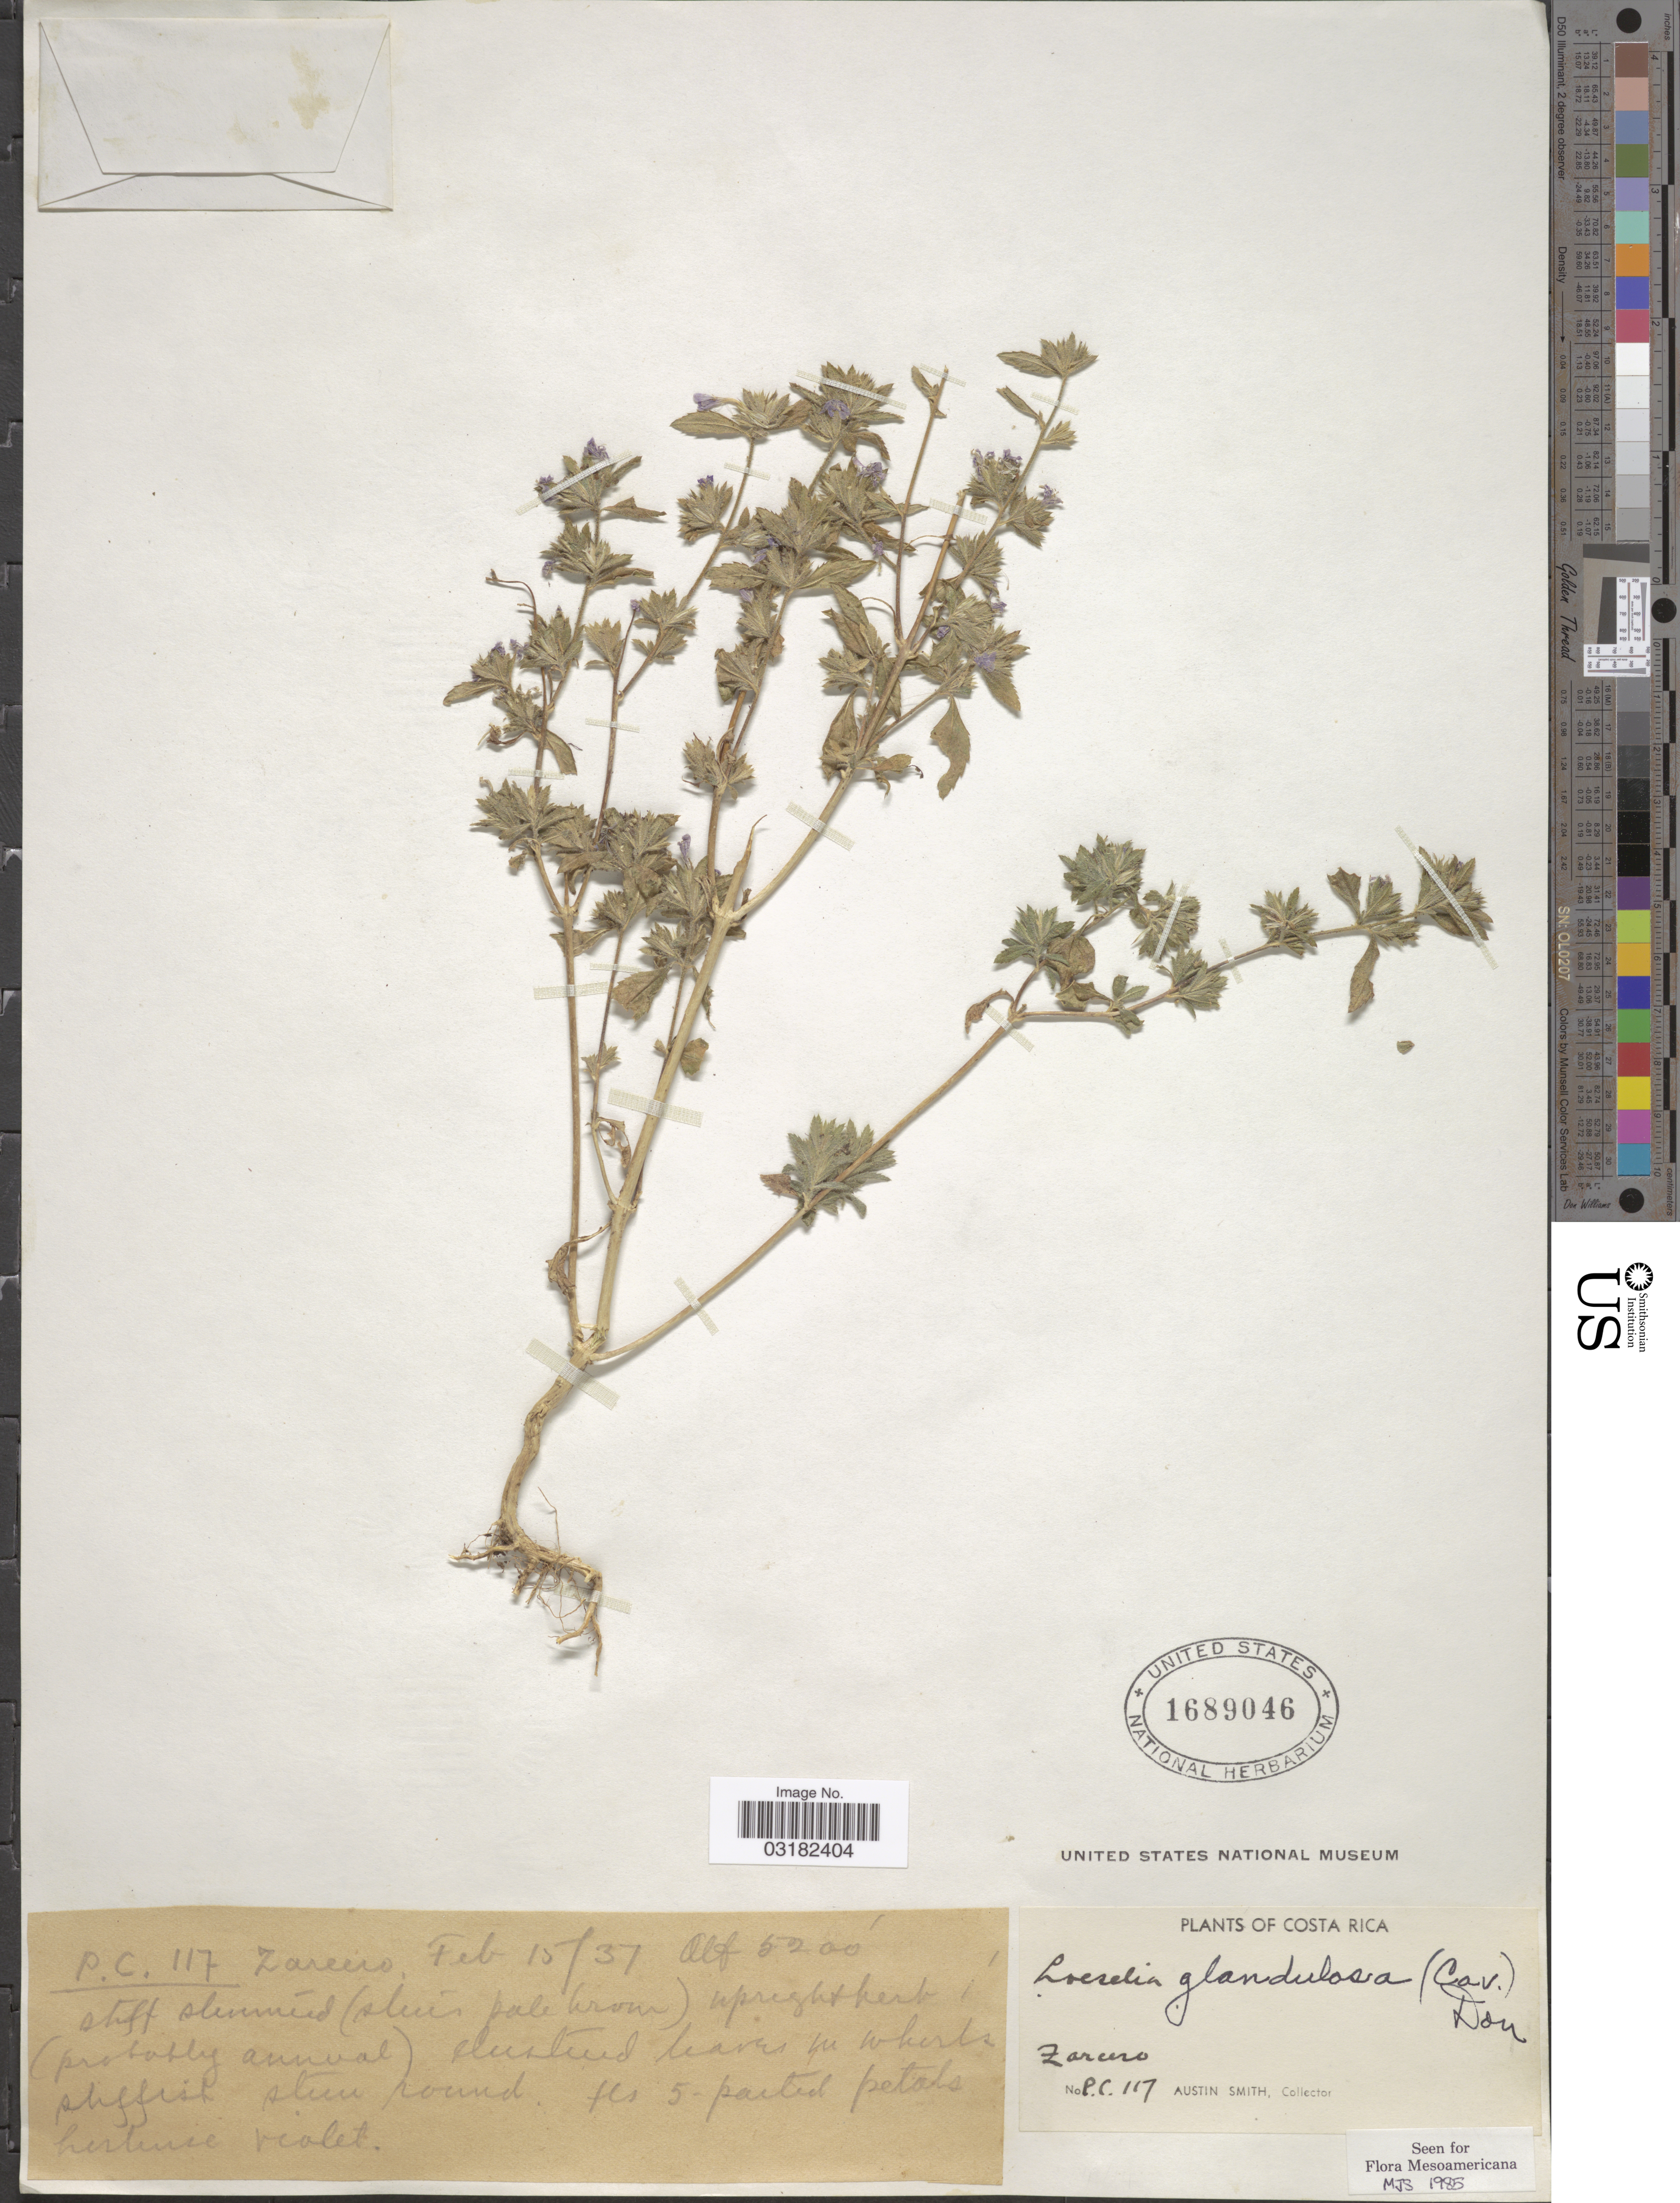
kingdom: Plantae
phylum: Tracheophyta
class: Magnoliopsida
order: Ericales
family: Polemoniaceae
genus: Loeselia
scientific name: Loeselia glandulosa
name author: (Cav.) G. Don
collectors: Aust P. Smith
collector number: P.C.117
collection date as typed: Transcribed d/m/y: 15/2/37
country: Costa Rica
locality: Zarcero.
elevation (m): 1585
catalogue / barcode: US 1689046